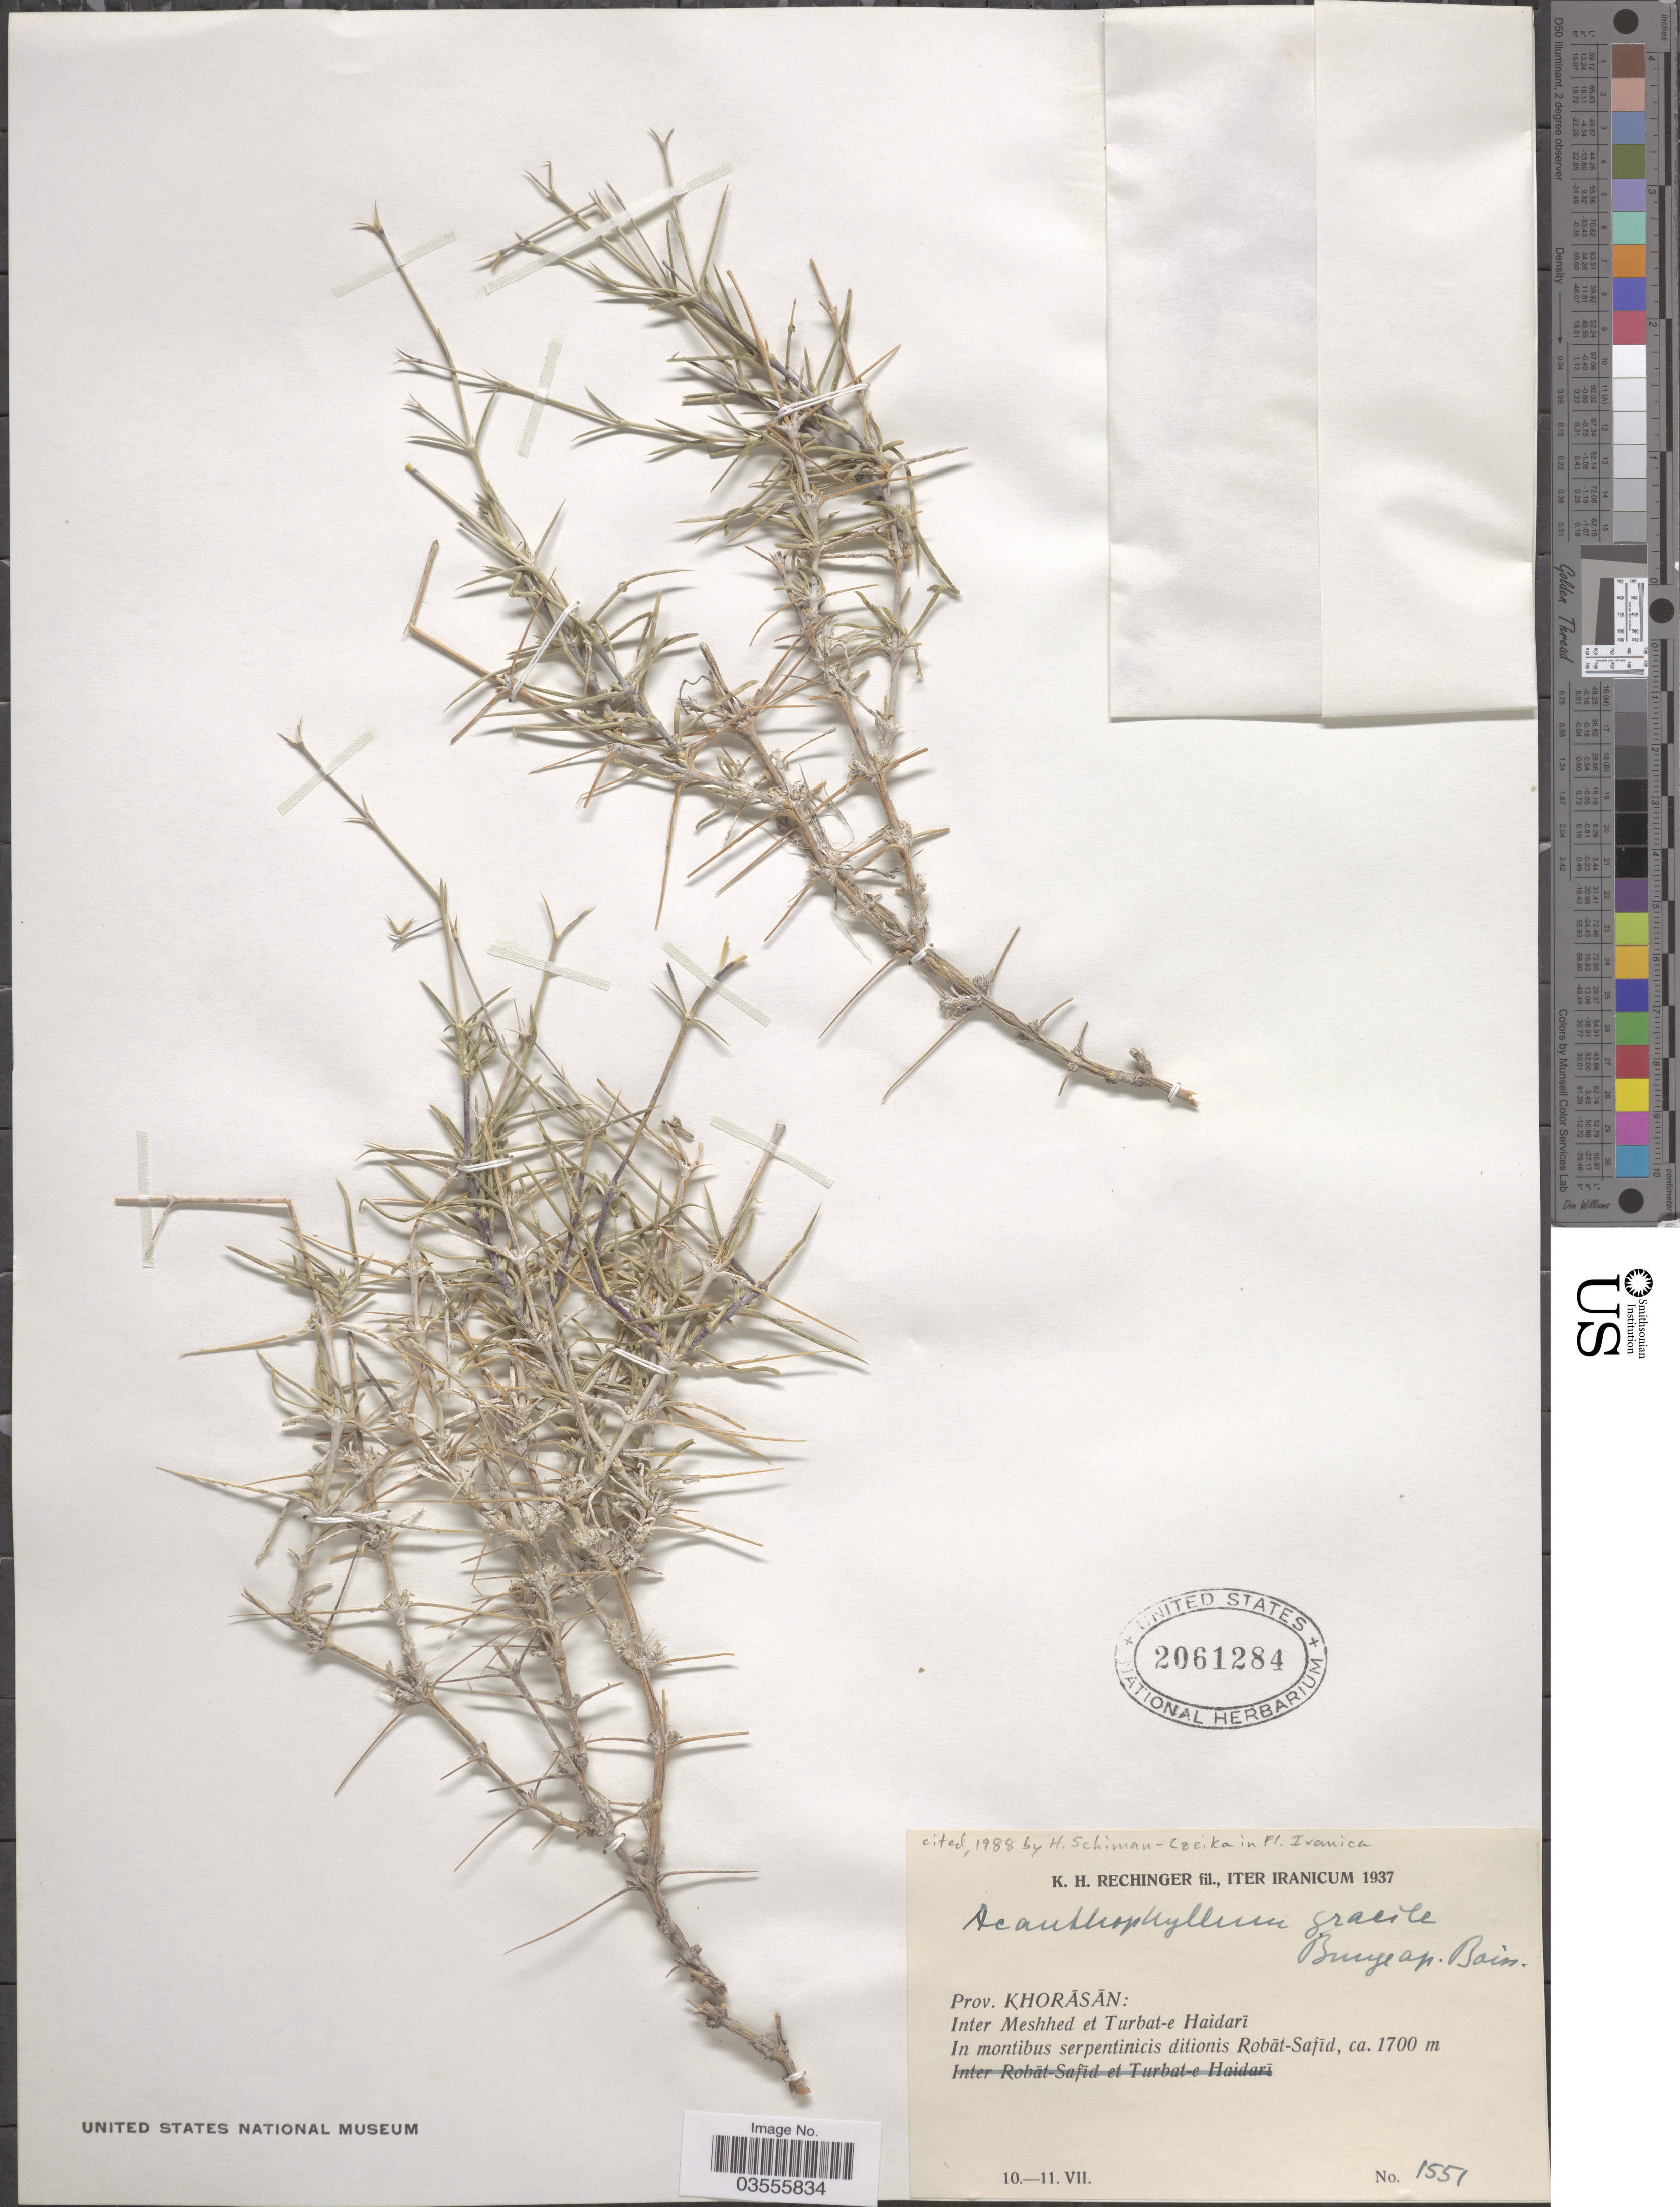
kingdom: Plantae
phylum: Tracheophyta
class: Magnoliopsida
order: Caryophyllales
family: Caryophyllaceae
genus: Acanthophyllum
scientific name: Acanthophyllum gracile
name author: Bunge ex Boiss.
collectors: K. H. Rechinger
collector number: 1551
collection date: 1937-07-10/1937-07-11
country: Iran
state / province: Khorasan [obsolete]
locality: Iter Iranicum. Inter Meshhed et Turbat-e Haidarī. In montibus serpentinicis ditionis Robāt-Safīd.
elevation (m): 1700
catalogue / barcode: US 2061284